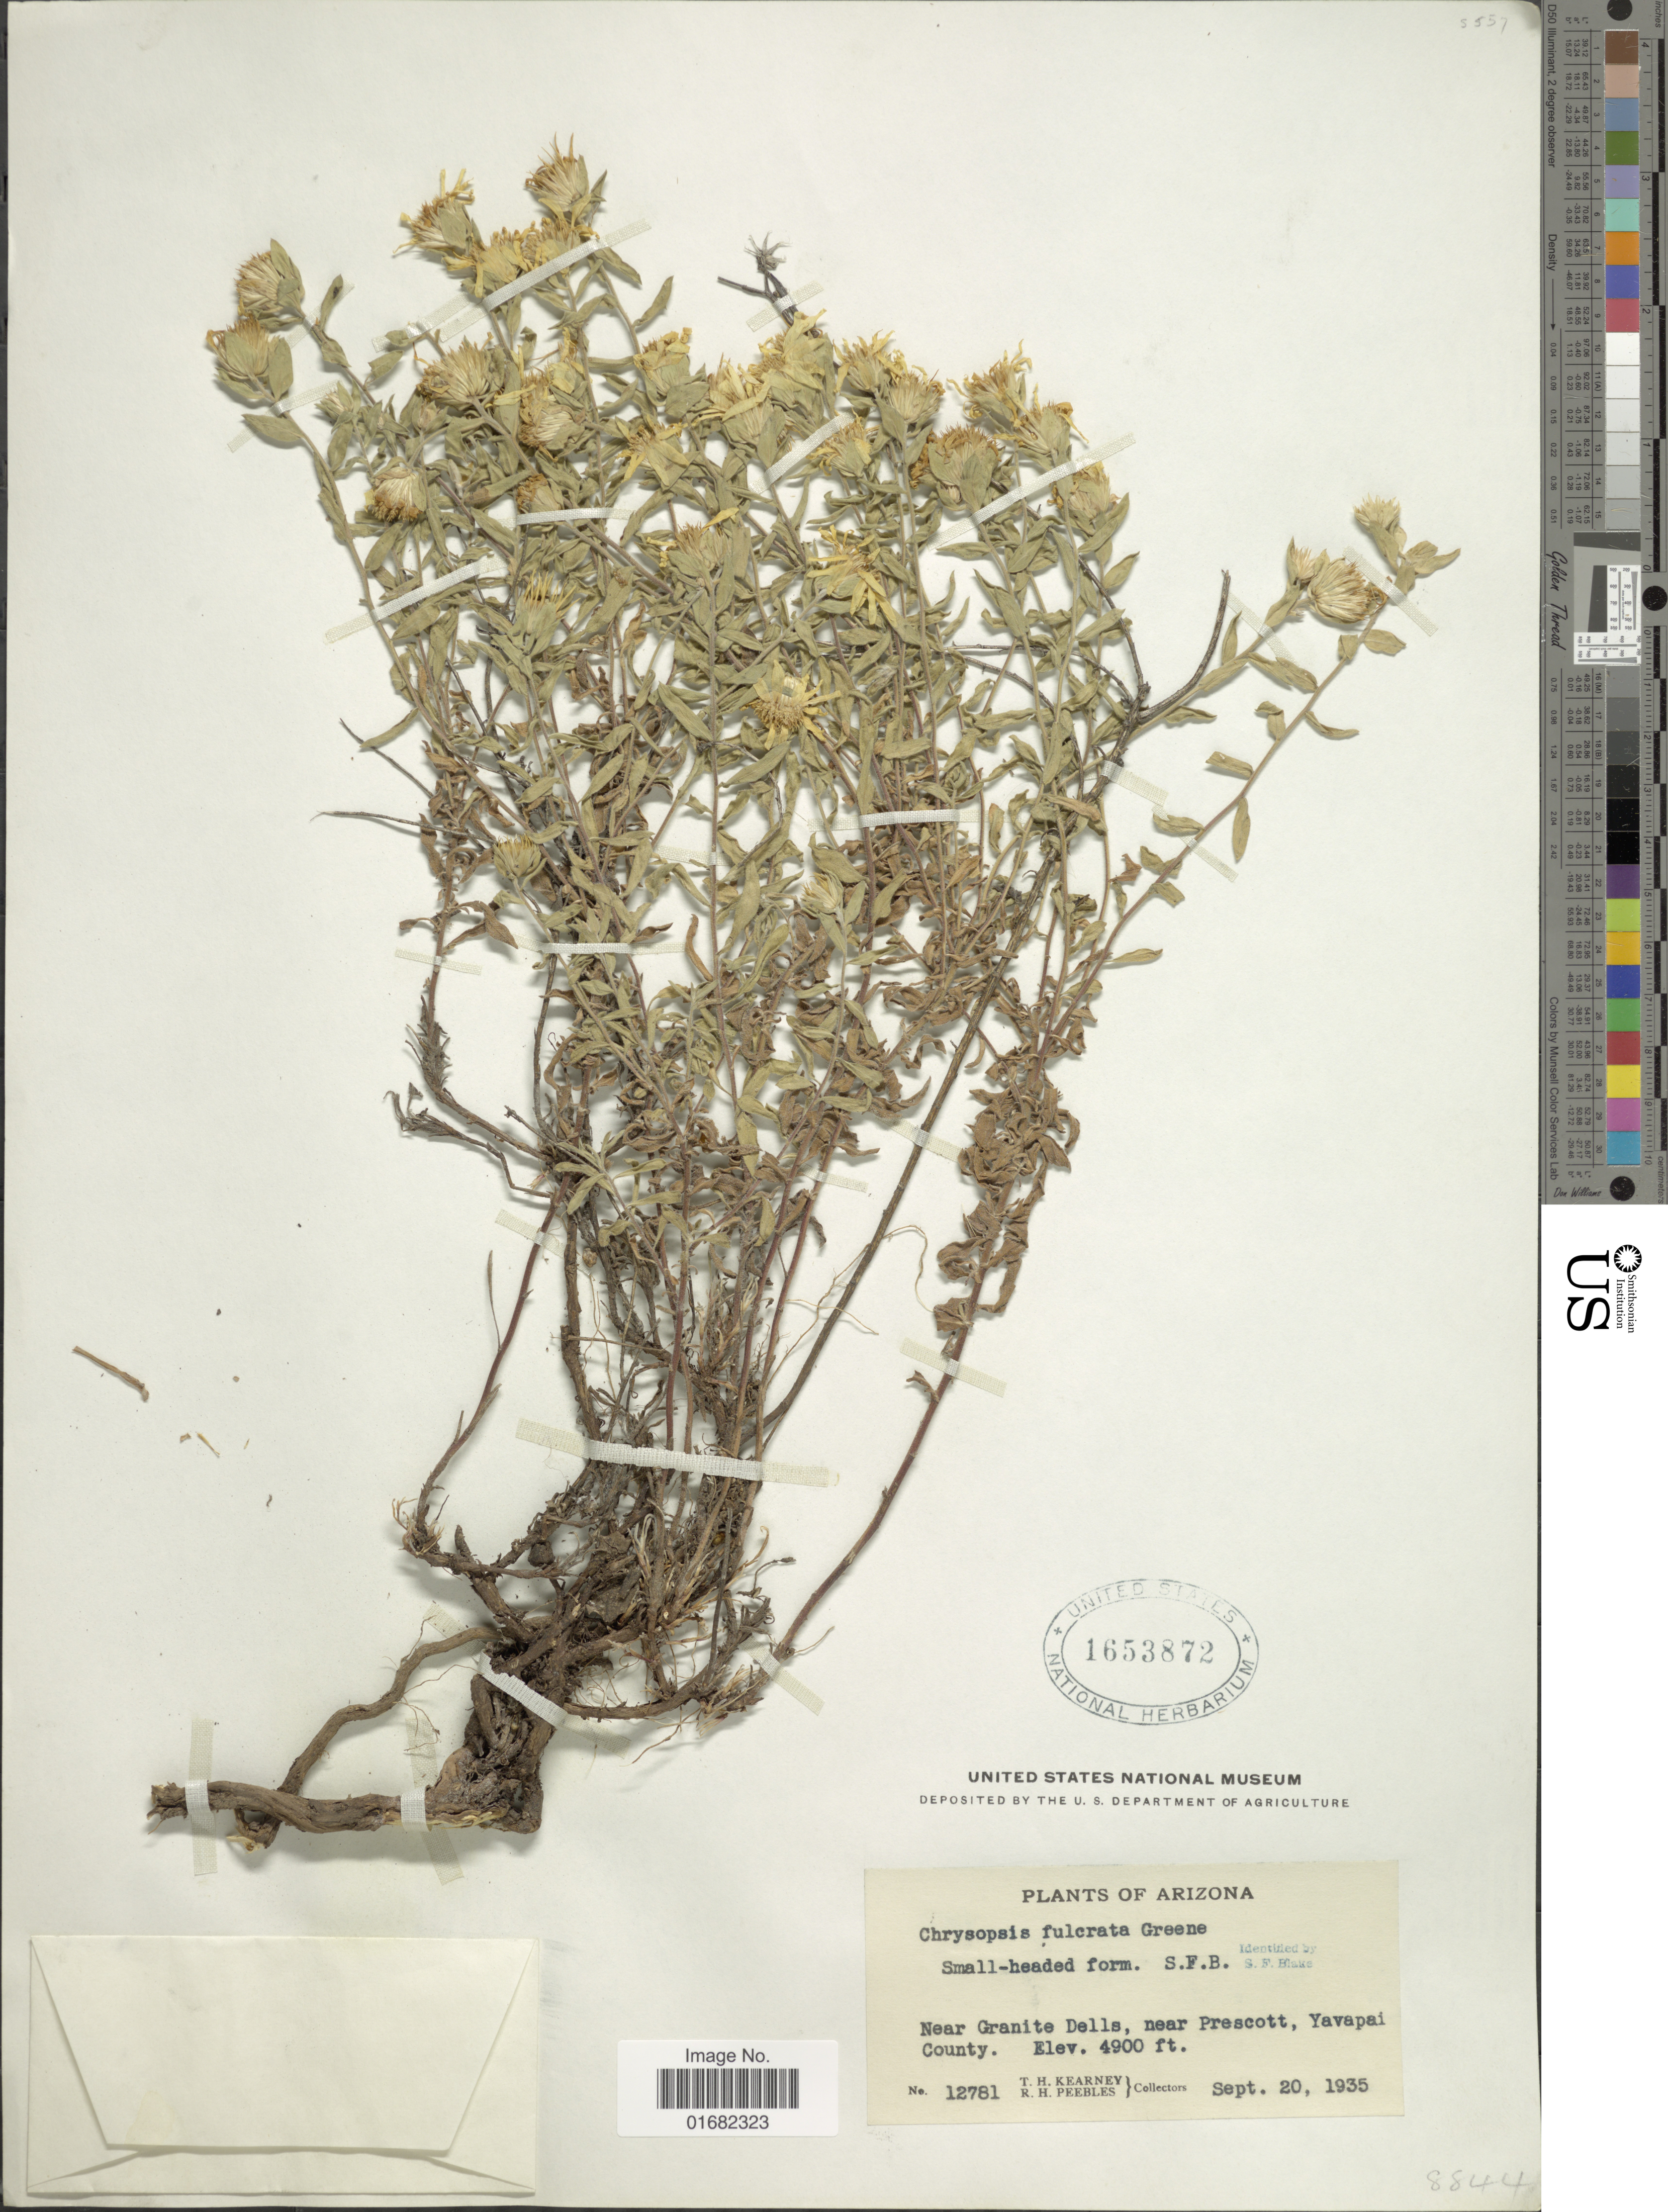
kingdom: Plantae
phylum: Tracheophyta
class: Magnoliopsida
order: Asterales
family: Asteraceae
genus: Heterotheca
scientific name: Heterotheca fulcrata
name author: (Greene) Shinners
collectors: T. H. Kearney & R. H. Peebles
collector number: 12781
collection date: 1935-09-20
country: United States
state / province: Arizona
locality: Near Granite Dells, near Prescott, Yavapai County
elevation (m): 1494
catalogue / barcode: US 1653872